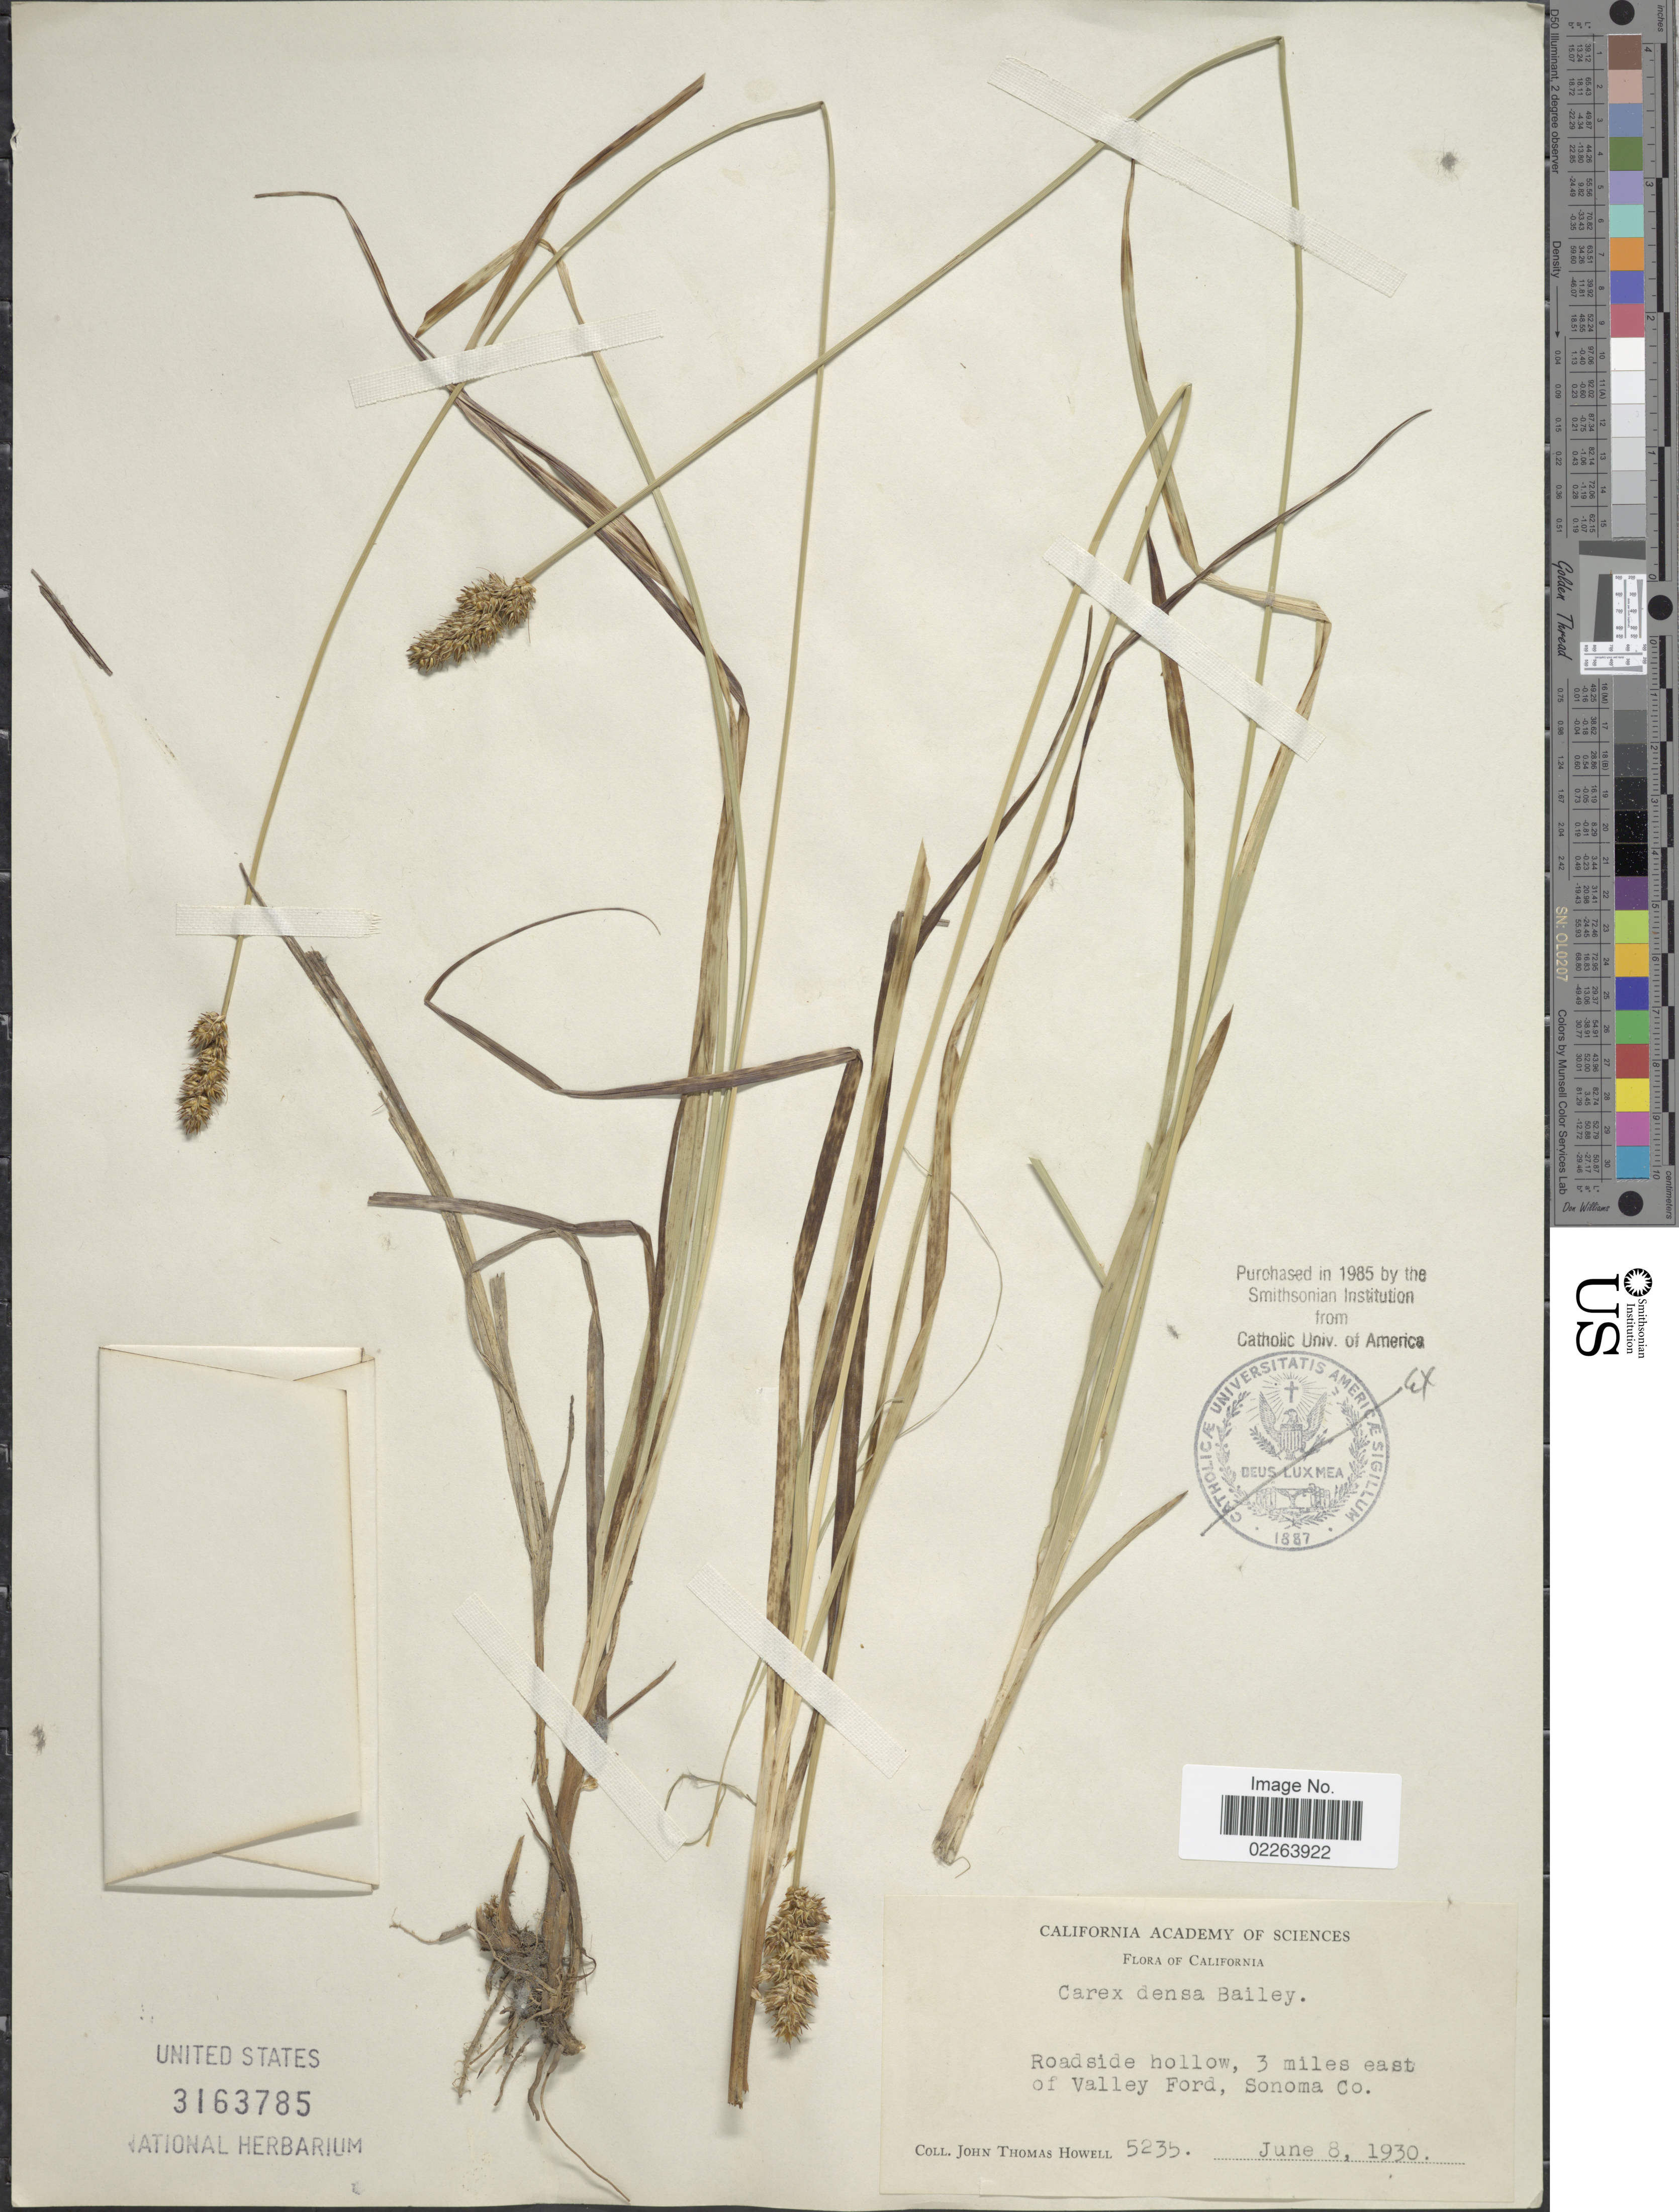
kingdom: Plantae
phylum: Tracheophyta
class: Liliopsida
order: Poales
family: Cyperaceae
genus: Carex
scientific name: Carex densa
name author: (L.H. Bailey) L.H. Bailey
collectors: J. T. Howell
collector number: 5235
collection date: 1930-06-08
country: United States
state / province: California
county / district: Sonoma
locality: Roadside hollow, 3 miles east of Valley Ford, Sonoma Co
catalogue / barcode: US 3163785